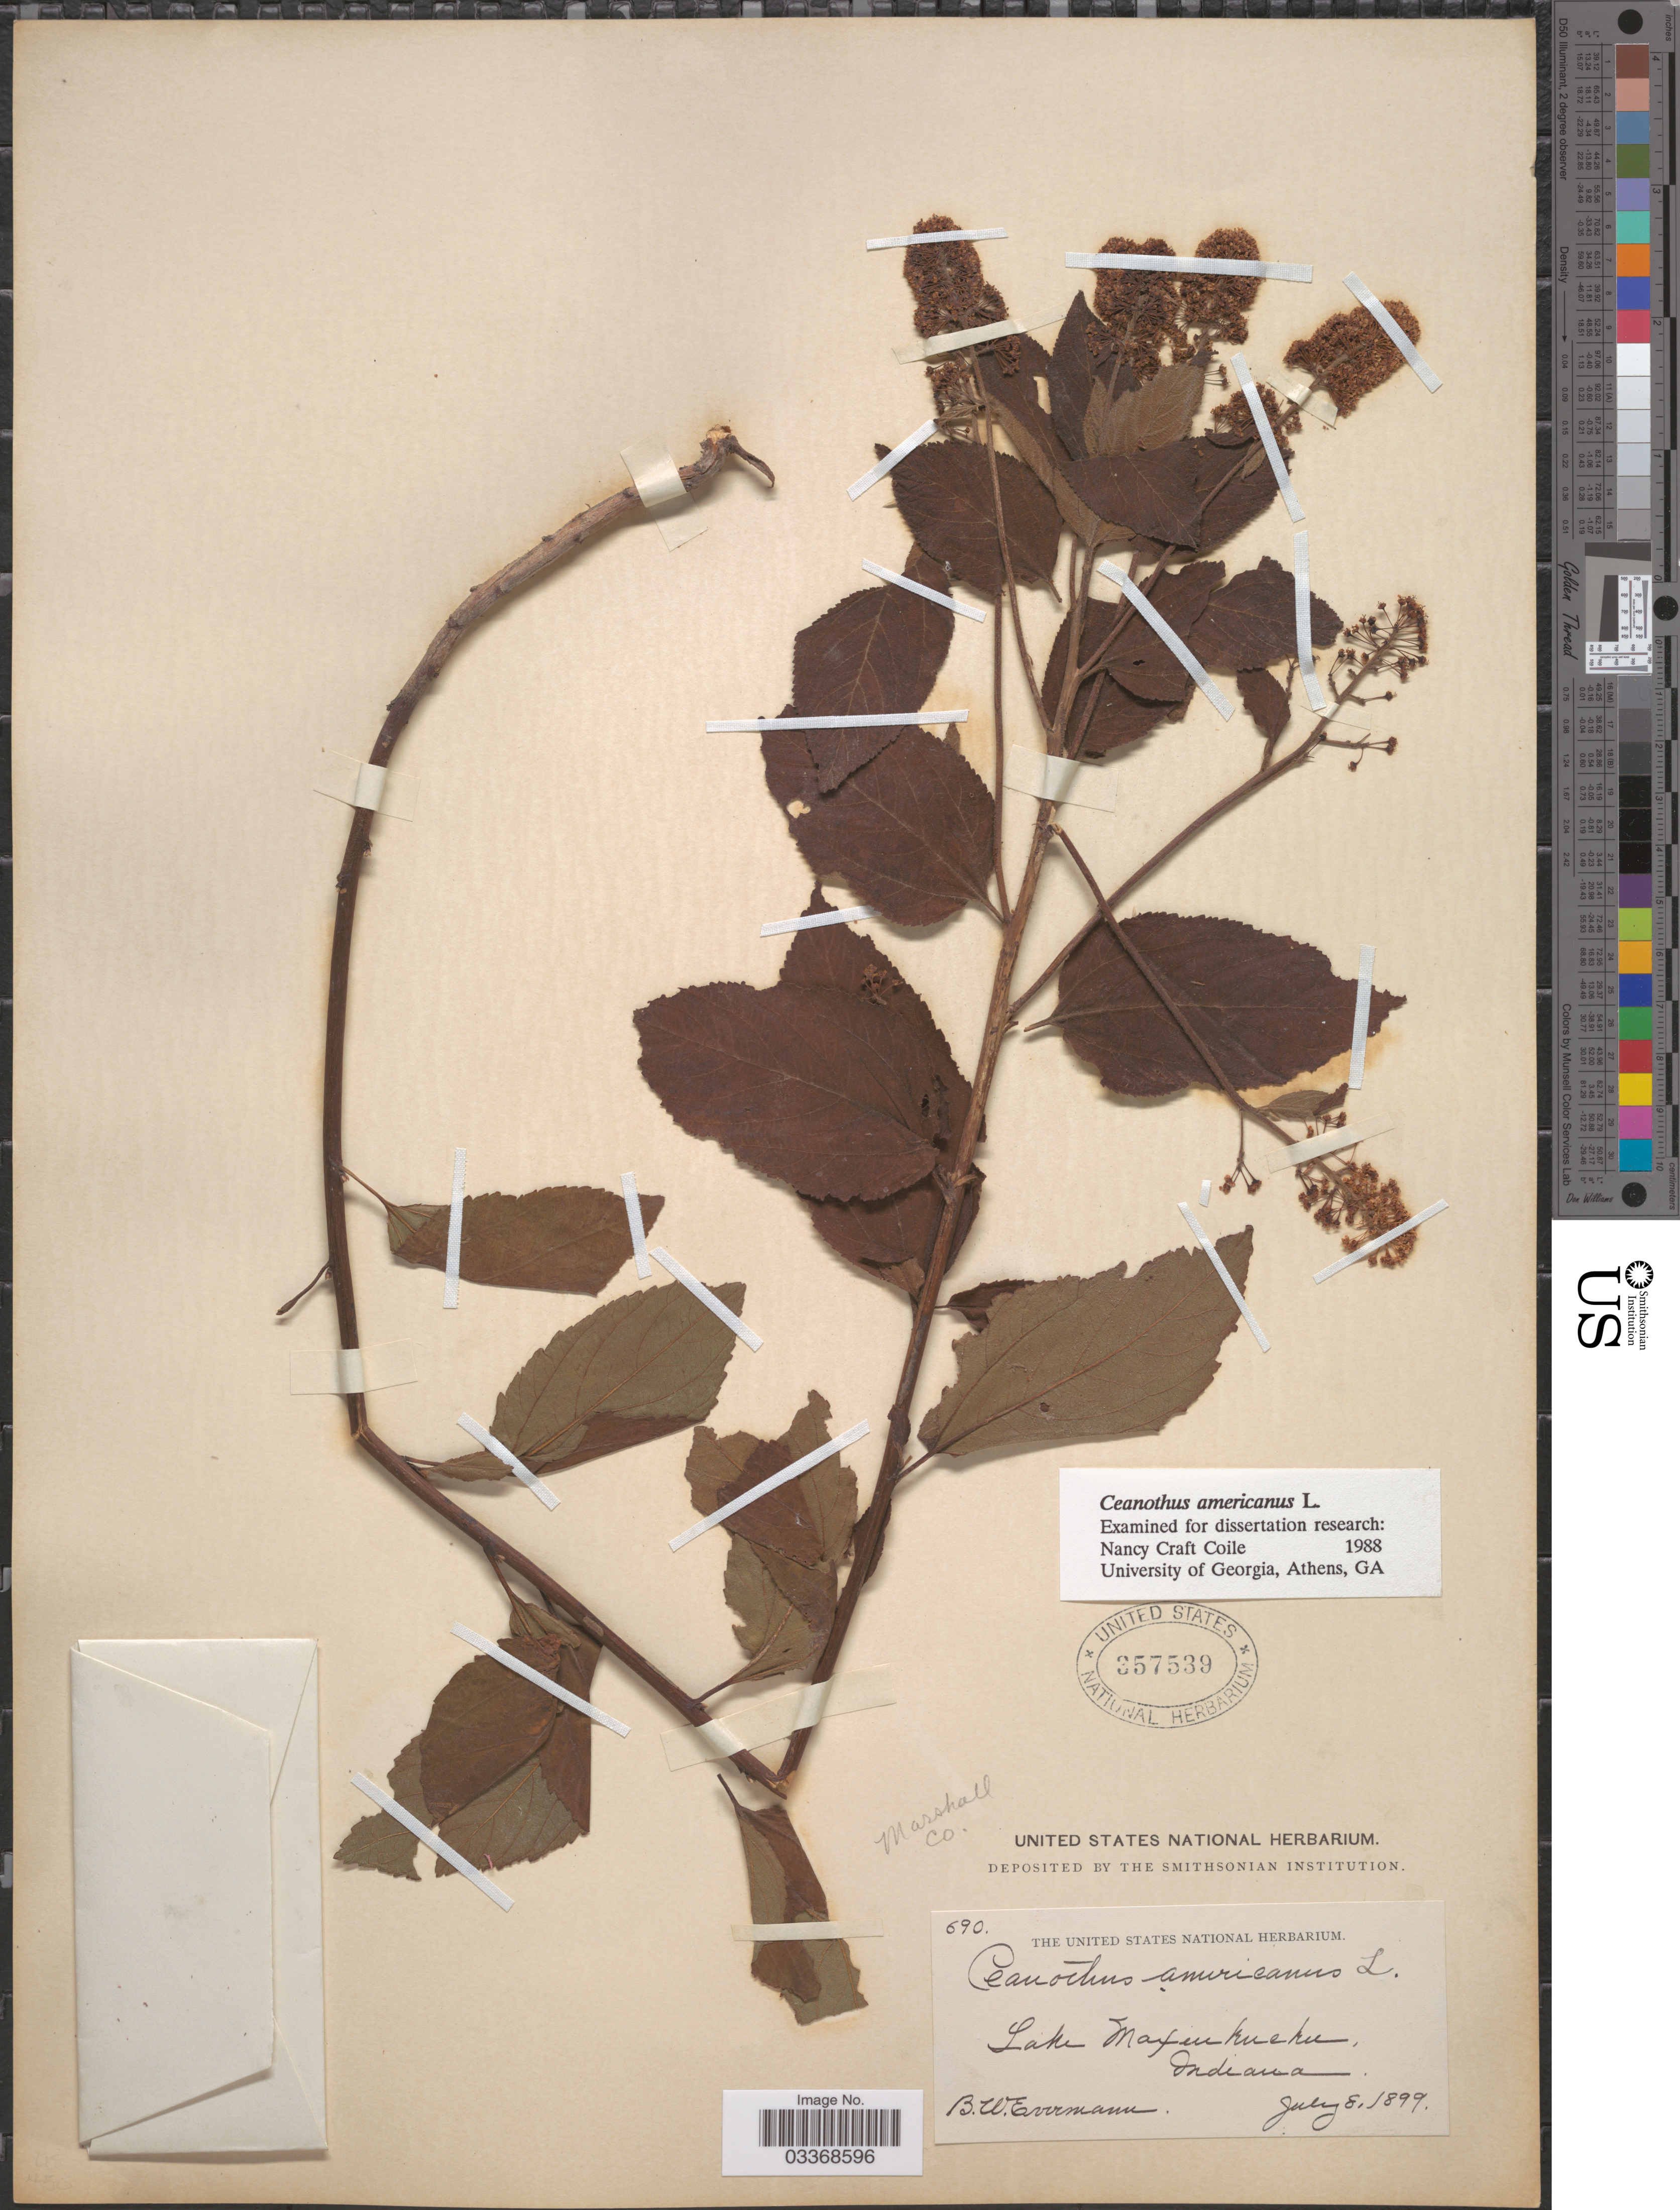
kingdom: Plantae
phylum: Tracheophyta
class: Magnoliopsida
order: Rosales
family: Rhamnaceae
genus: Ceanothus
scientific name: Ceanothus americanus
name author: L.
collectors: B. W. Evermann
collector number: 690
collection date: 1899-07-08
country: United States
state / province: Indiana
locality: Lake Maxinkuckee, Marshall Co.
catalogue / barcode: US 357539